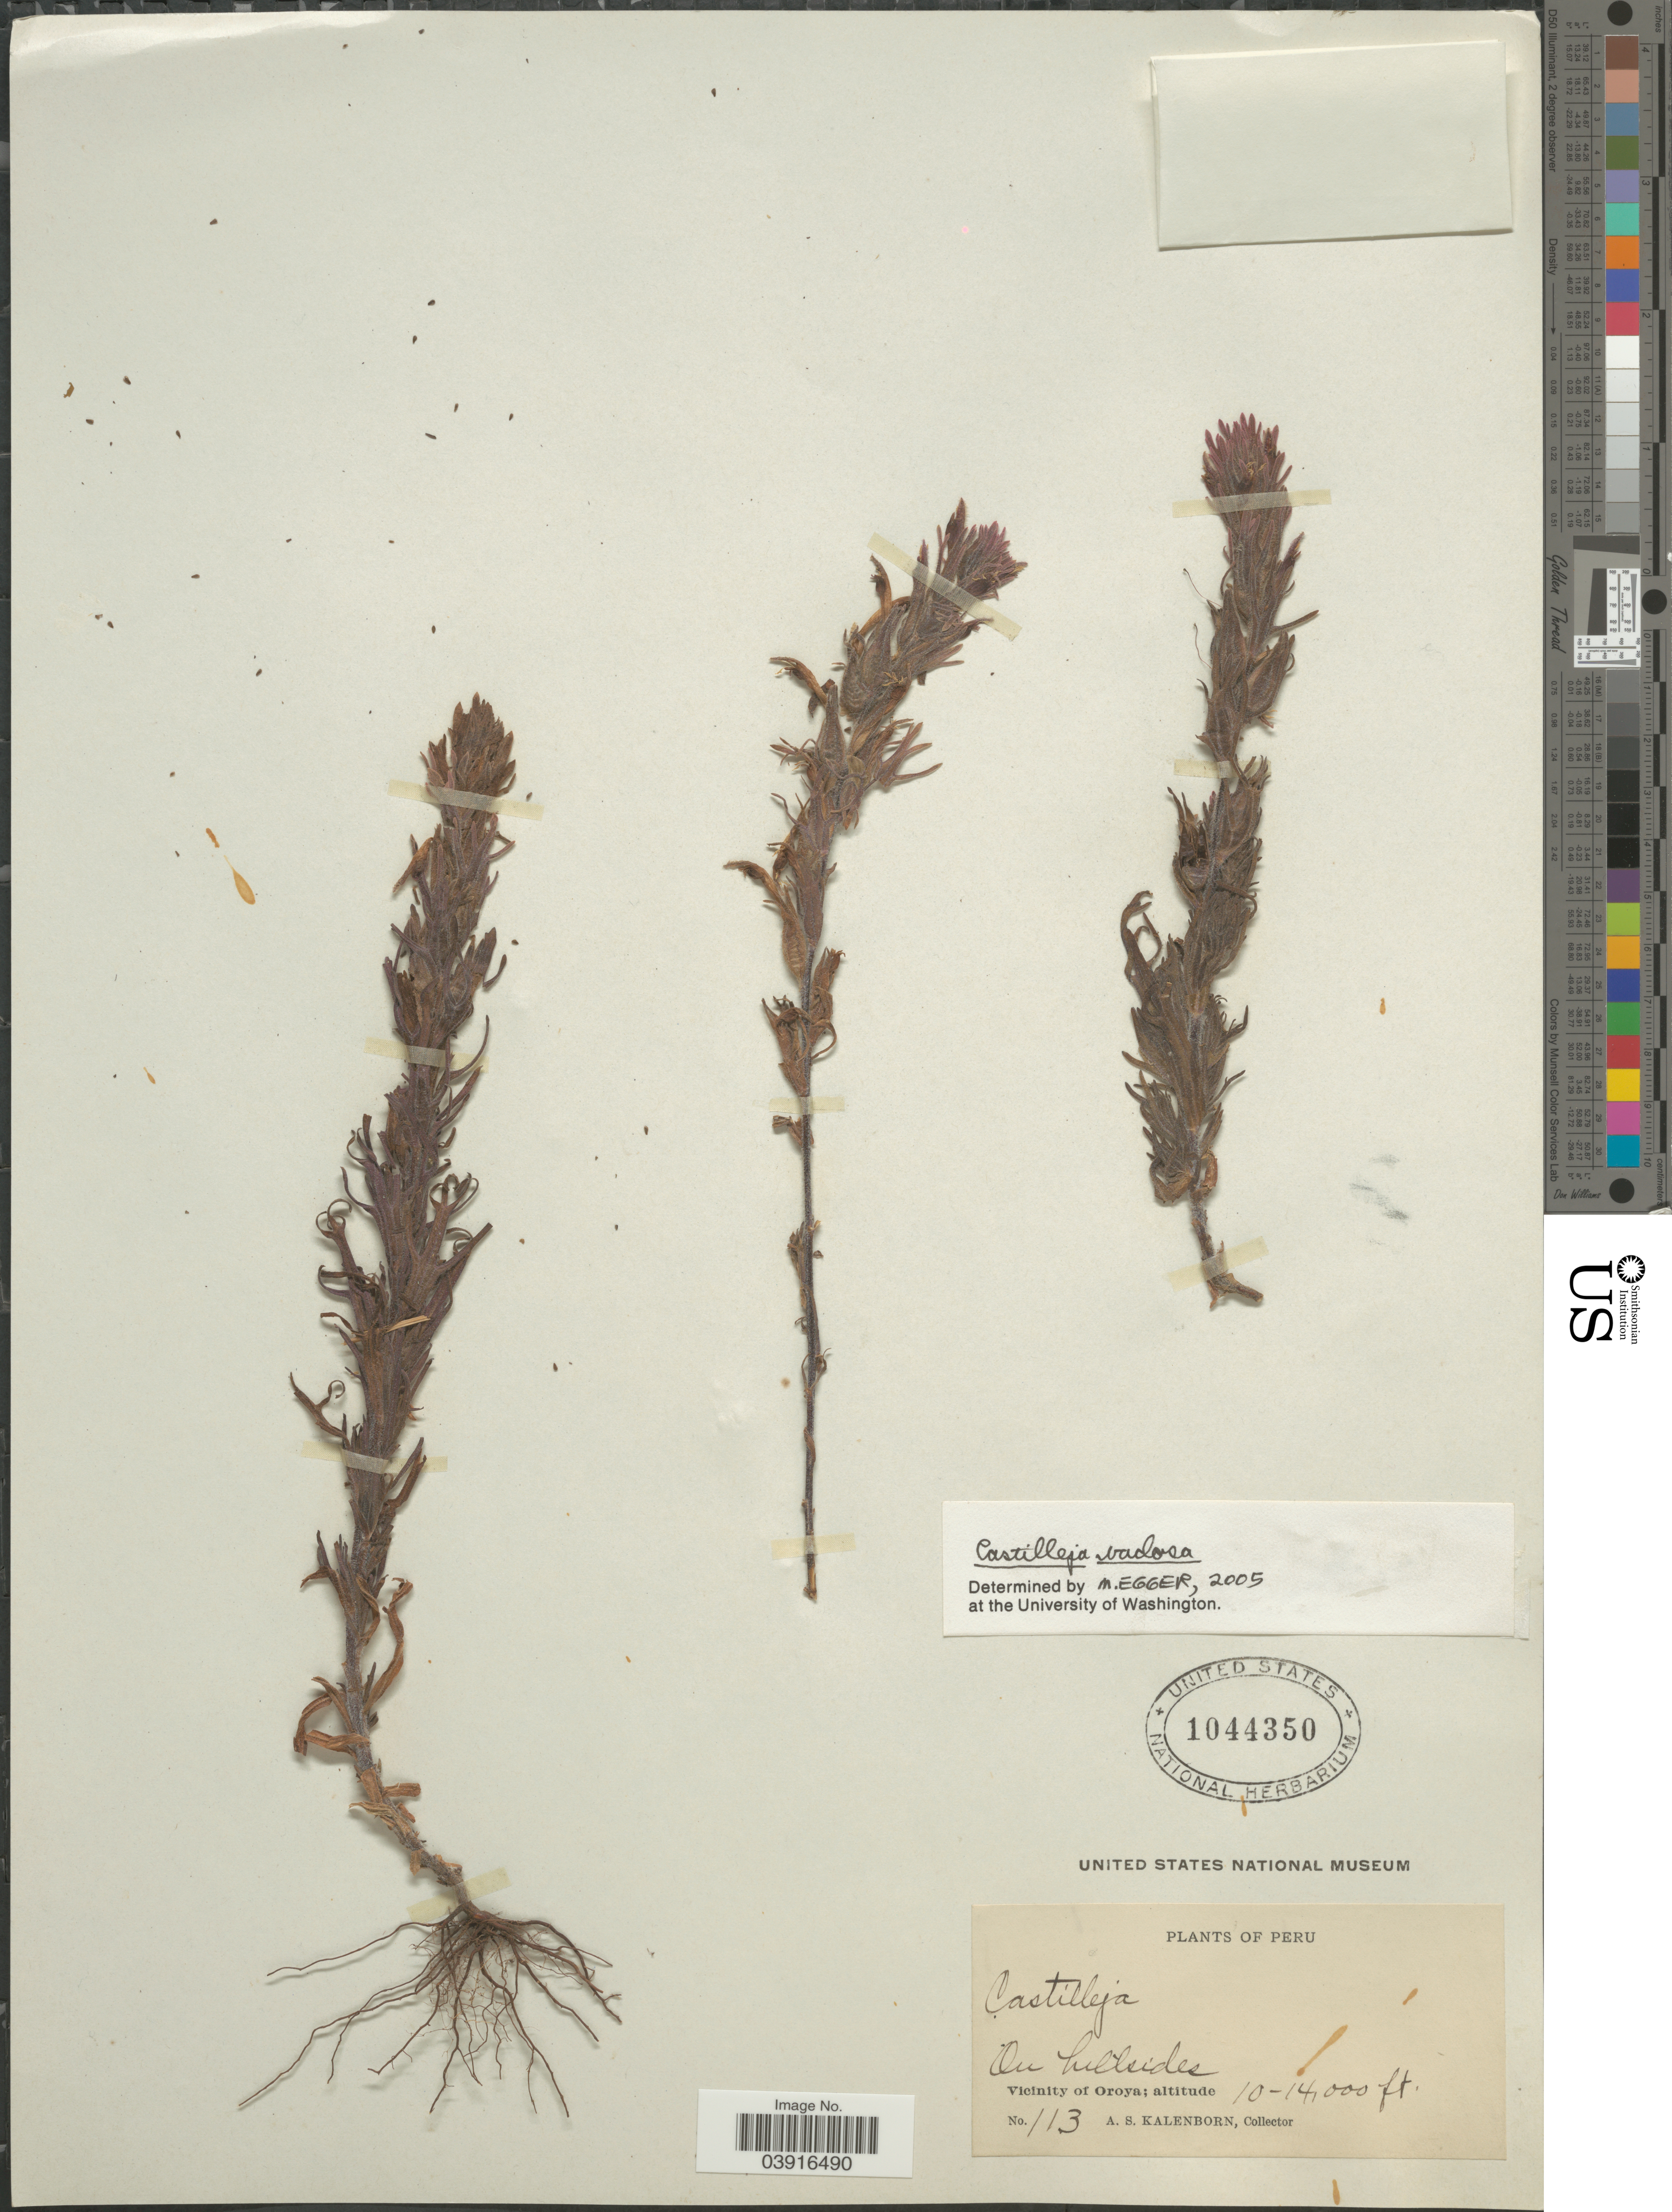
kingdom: Plantae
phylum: Tracheophyta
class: Magnoliopsida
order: Lamiales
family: Orobanchaceae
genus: Castilleja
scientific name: Castilleja vadosa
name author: T.I. Chuang & Heckard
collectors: A. Kalenborn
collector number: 113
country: Peru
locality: Vicinity of Oroya.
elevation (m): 3048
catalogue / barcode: US 1044350